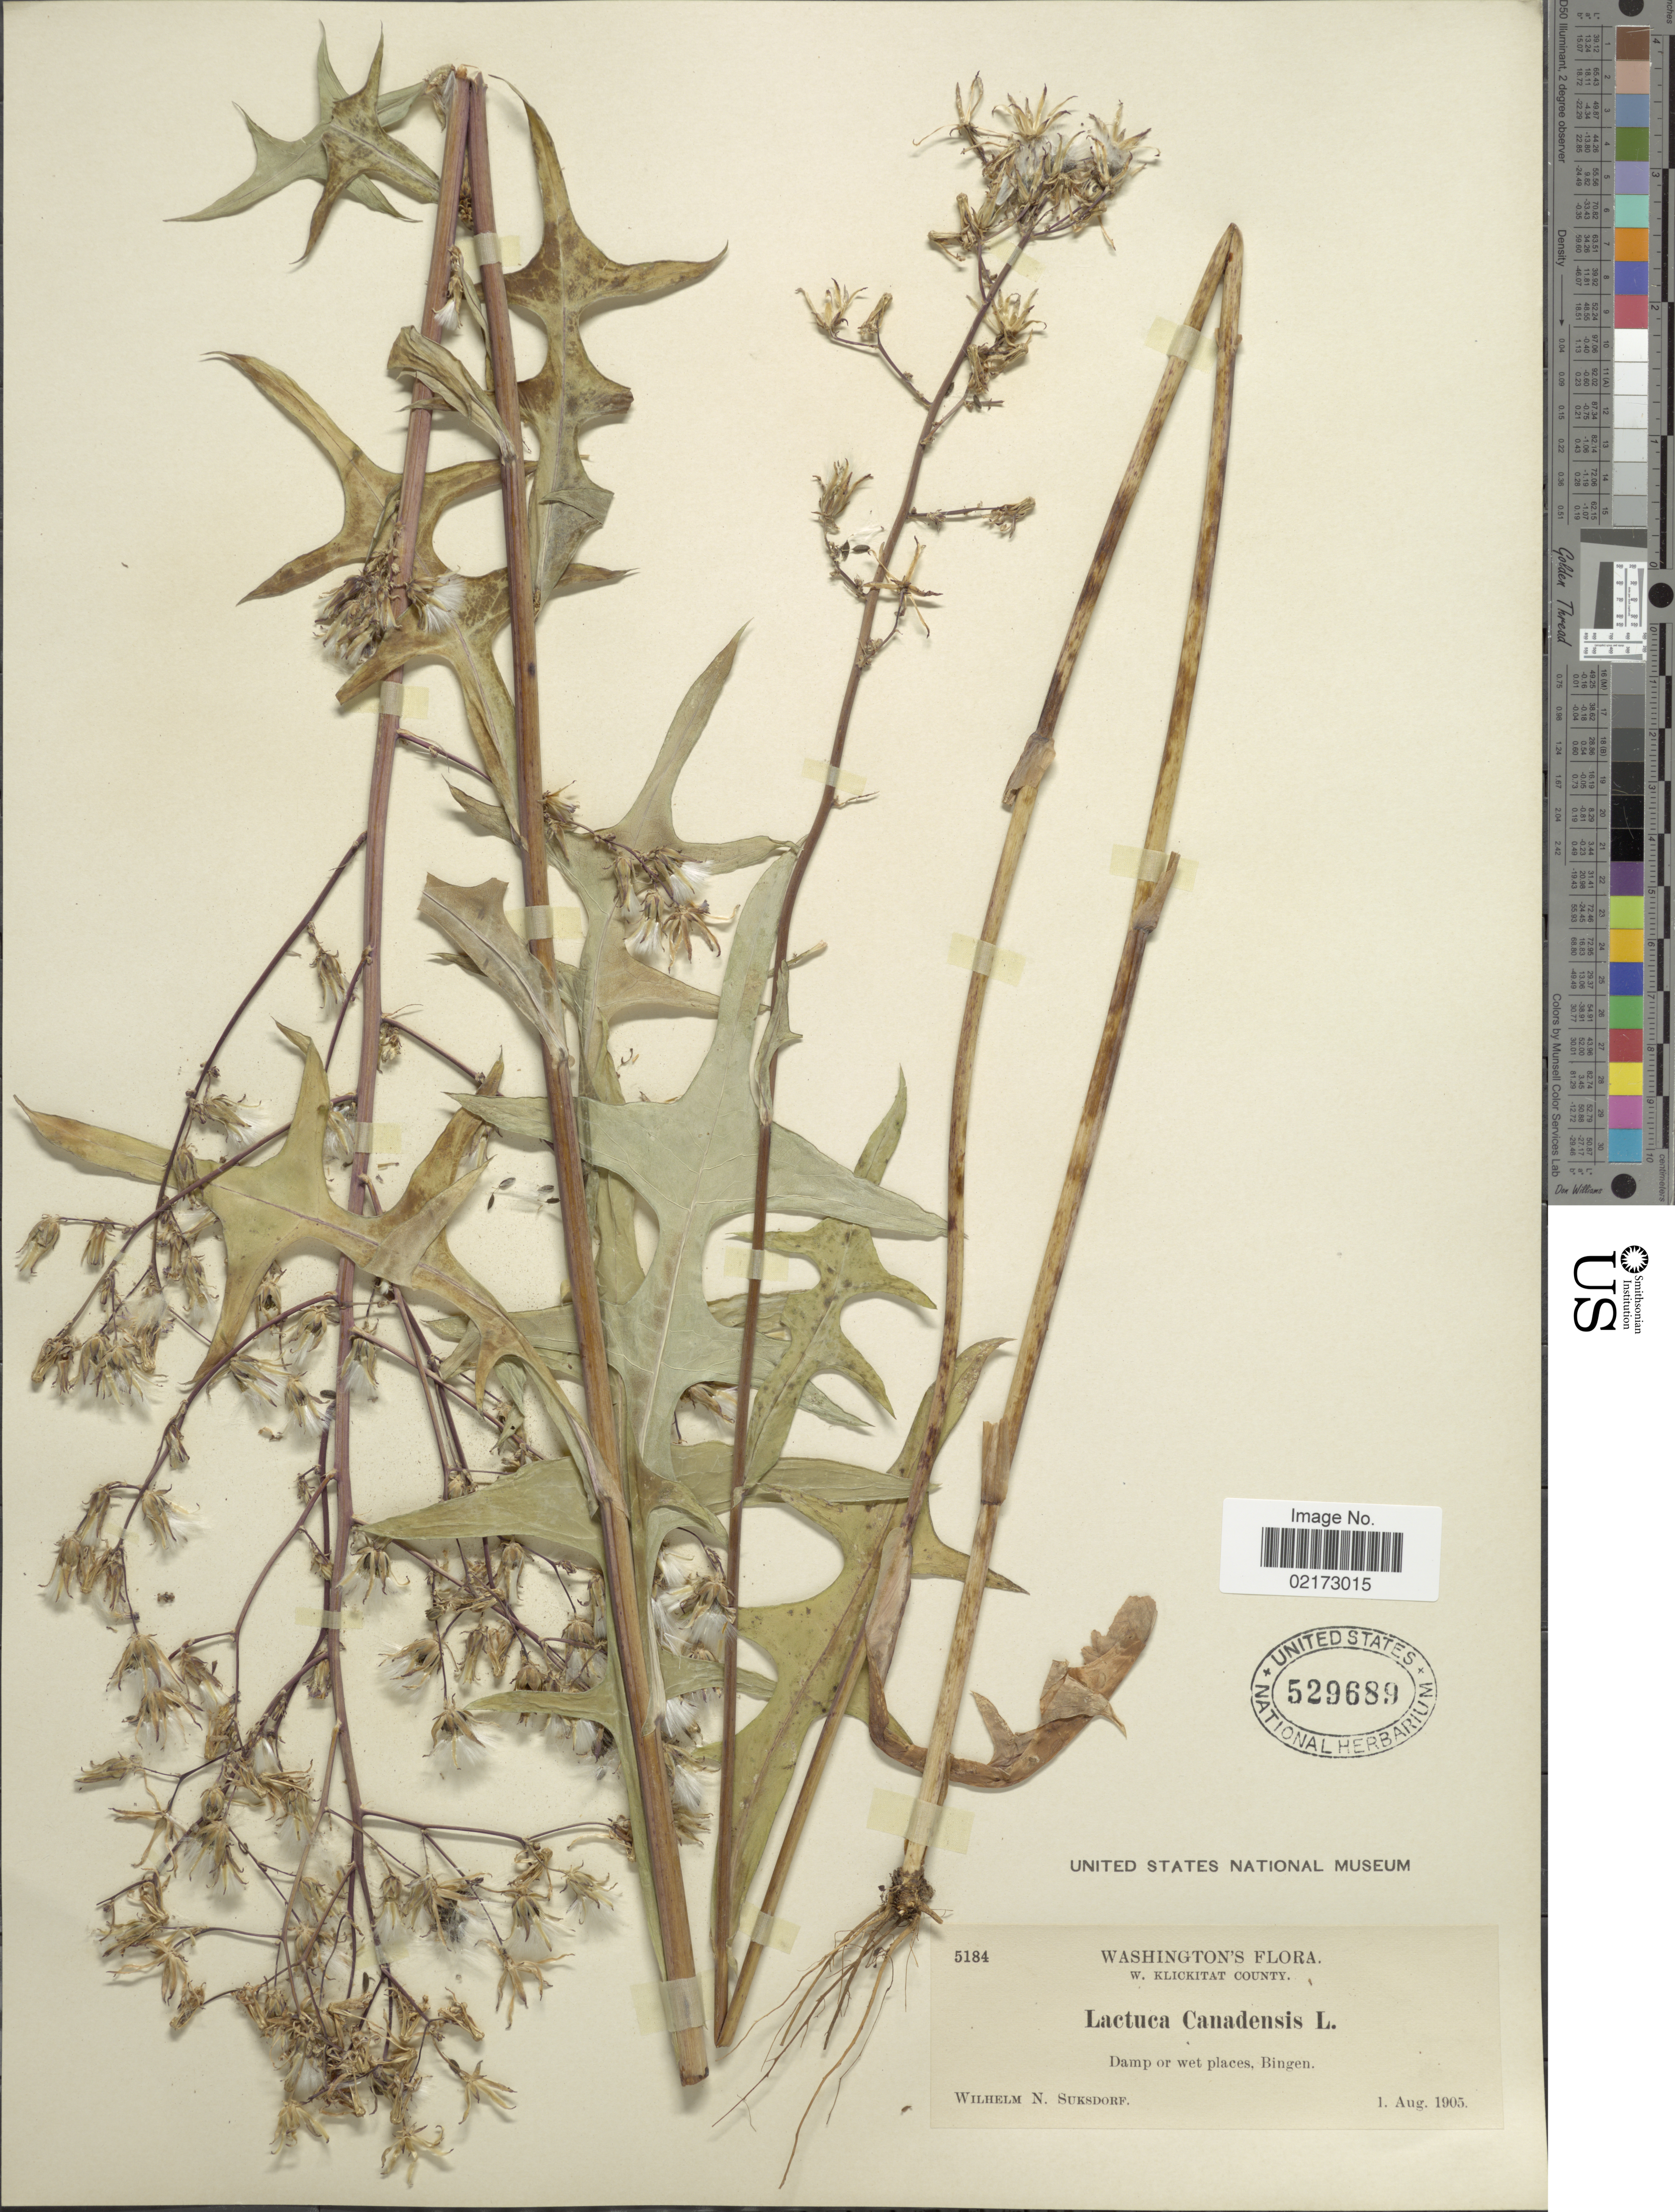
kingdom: Plantae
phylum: Tracheophyta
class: Magnoliopsida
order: Asterales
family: Asteraceae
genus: Lactuca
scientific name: Lactuca canadensis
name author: L.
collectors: W. N. Suksdorf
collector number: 5184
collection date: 1905-08-01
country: United States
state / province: Washington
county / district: Klickitat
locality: W. Klickitat County, Bingen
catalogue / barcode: US 529689